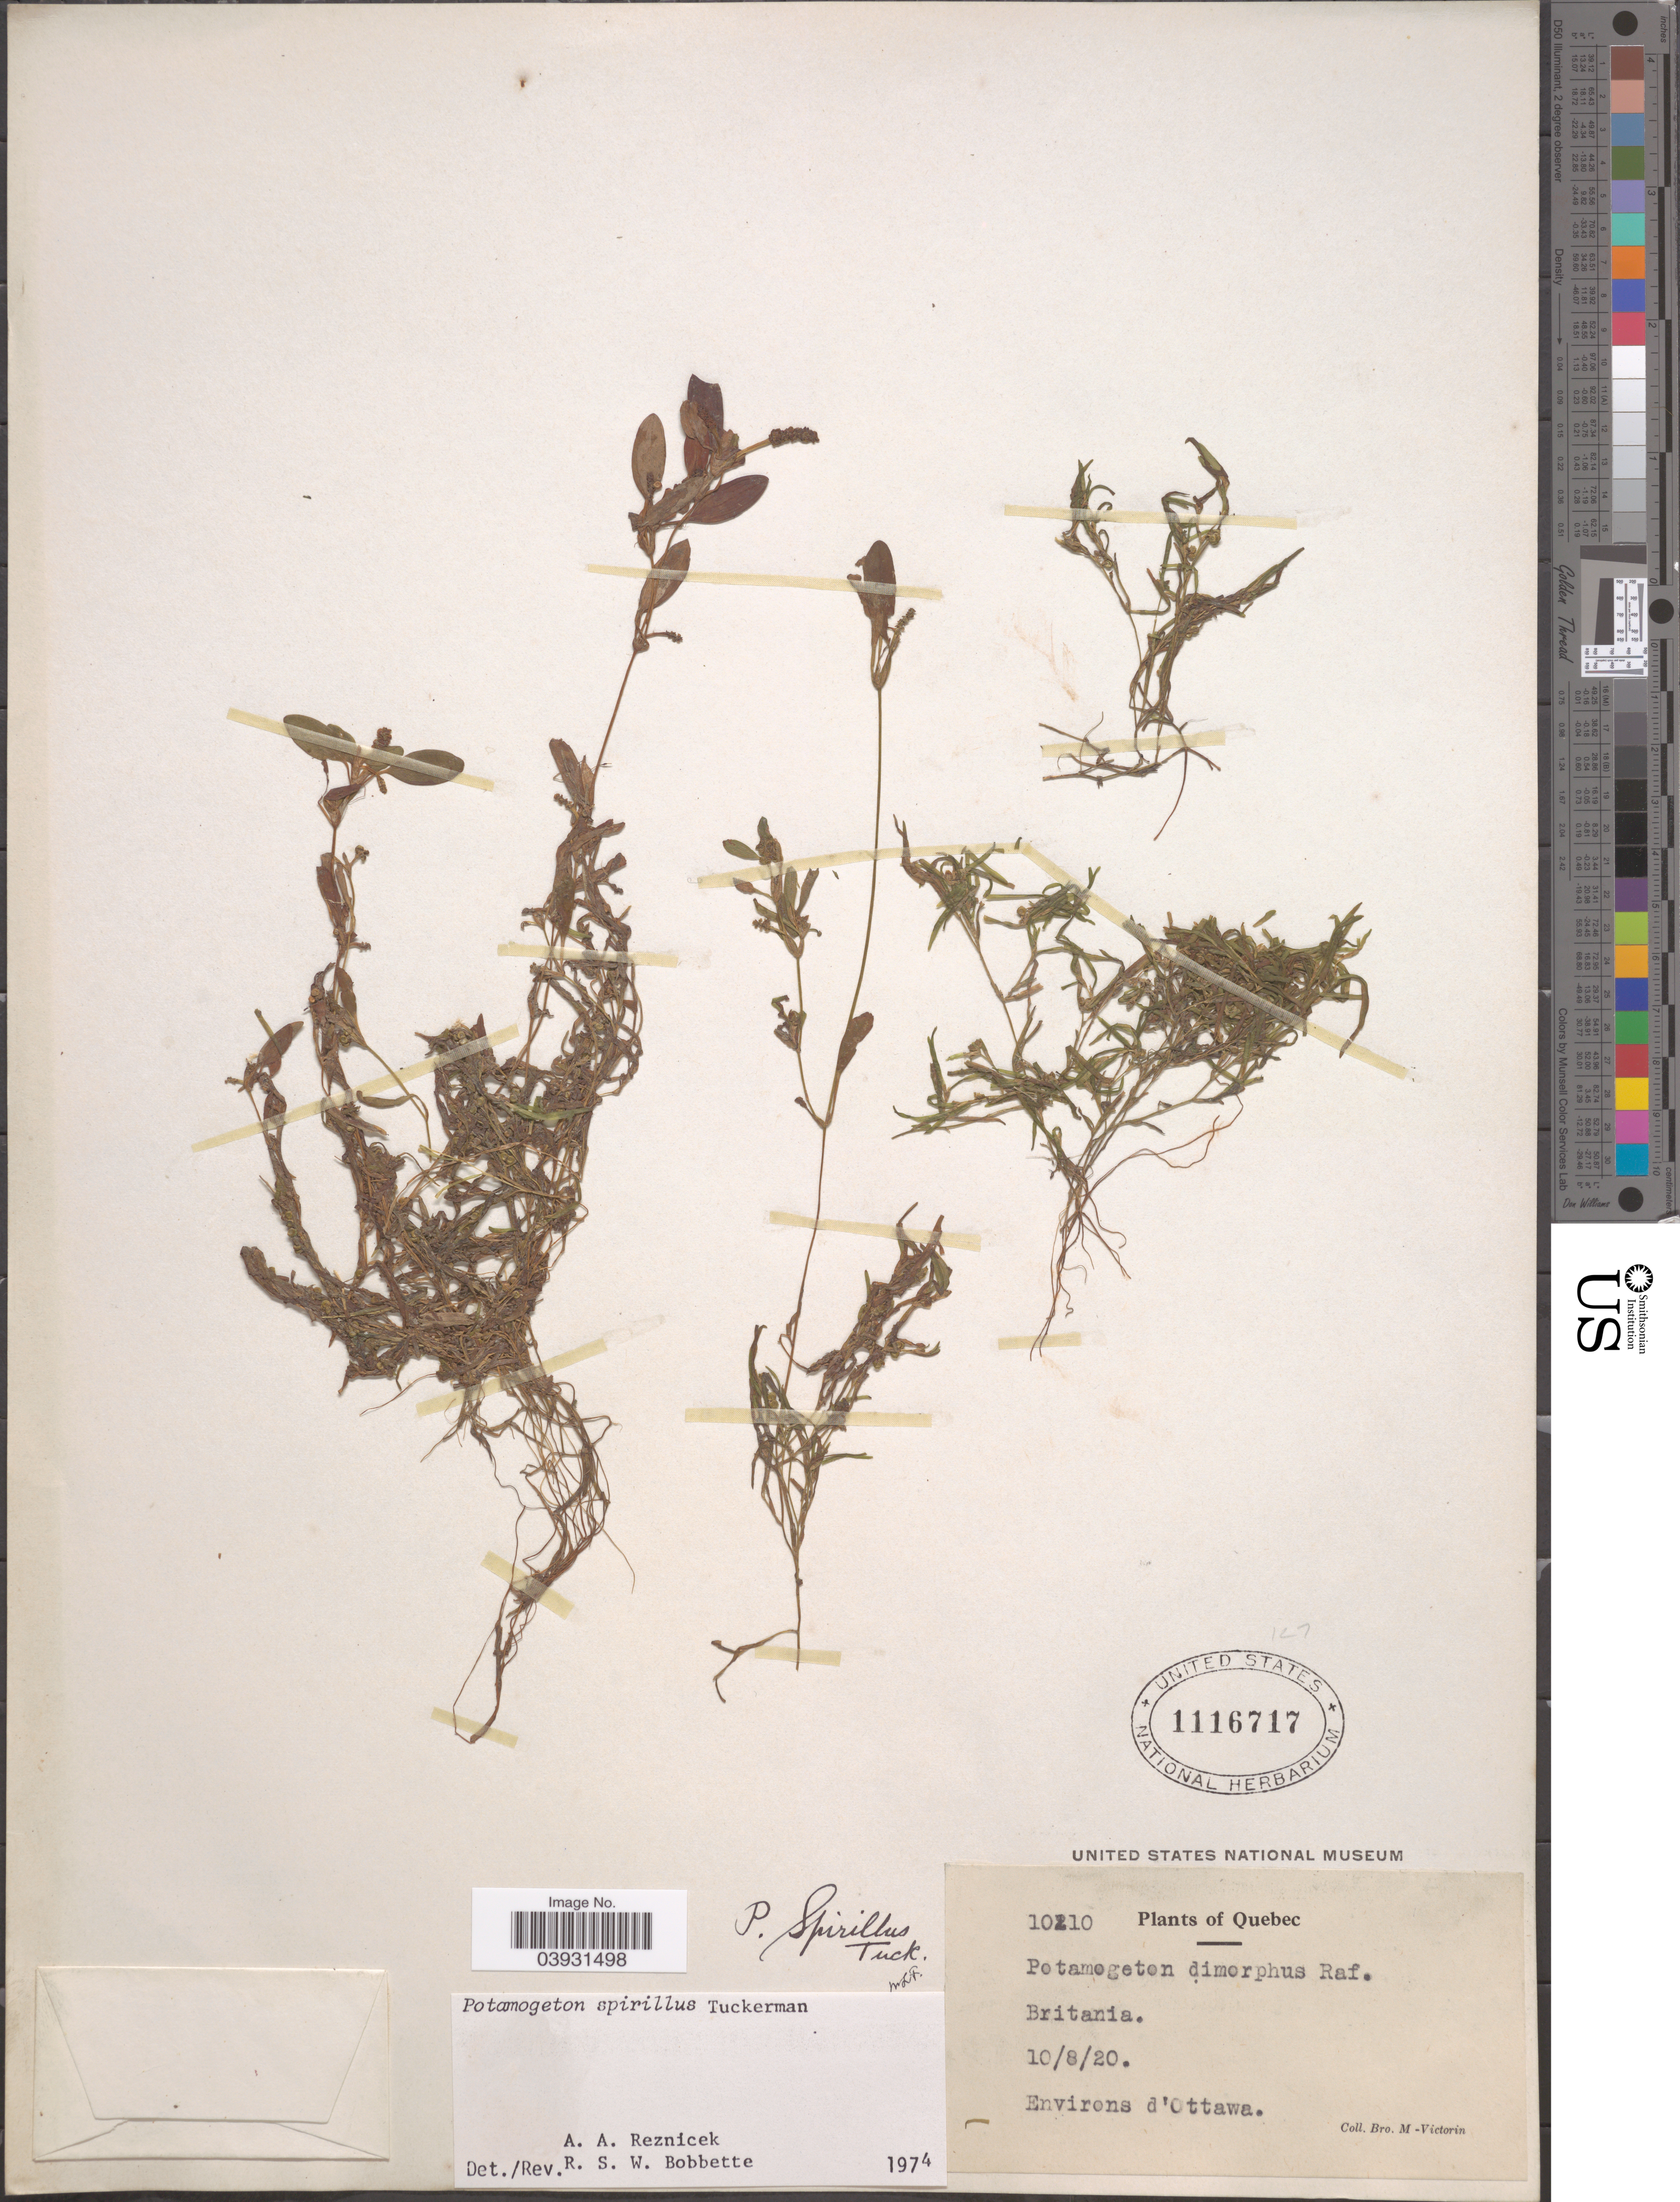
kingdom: Plantae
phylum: Tracheophyta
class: Liliopsida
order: Alismatales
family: Potamogetonaceae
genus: Potamogeton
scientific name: Potamogeton spirillus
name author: Tuck.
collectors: Fr. Marie-Victorin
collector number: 10210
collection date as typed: Transcribed d/m/y: 8/10/20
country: Canada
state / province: Quebec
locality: Britania. Evirons d'Ottawa.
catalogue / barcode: US 1116717